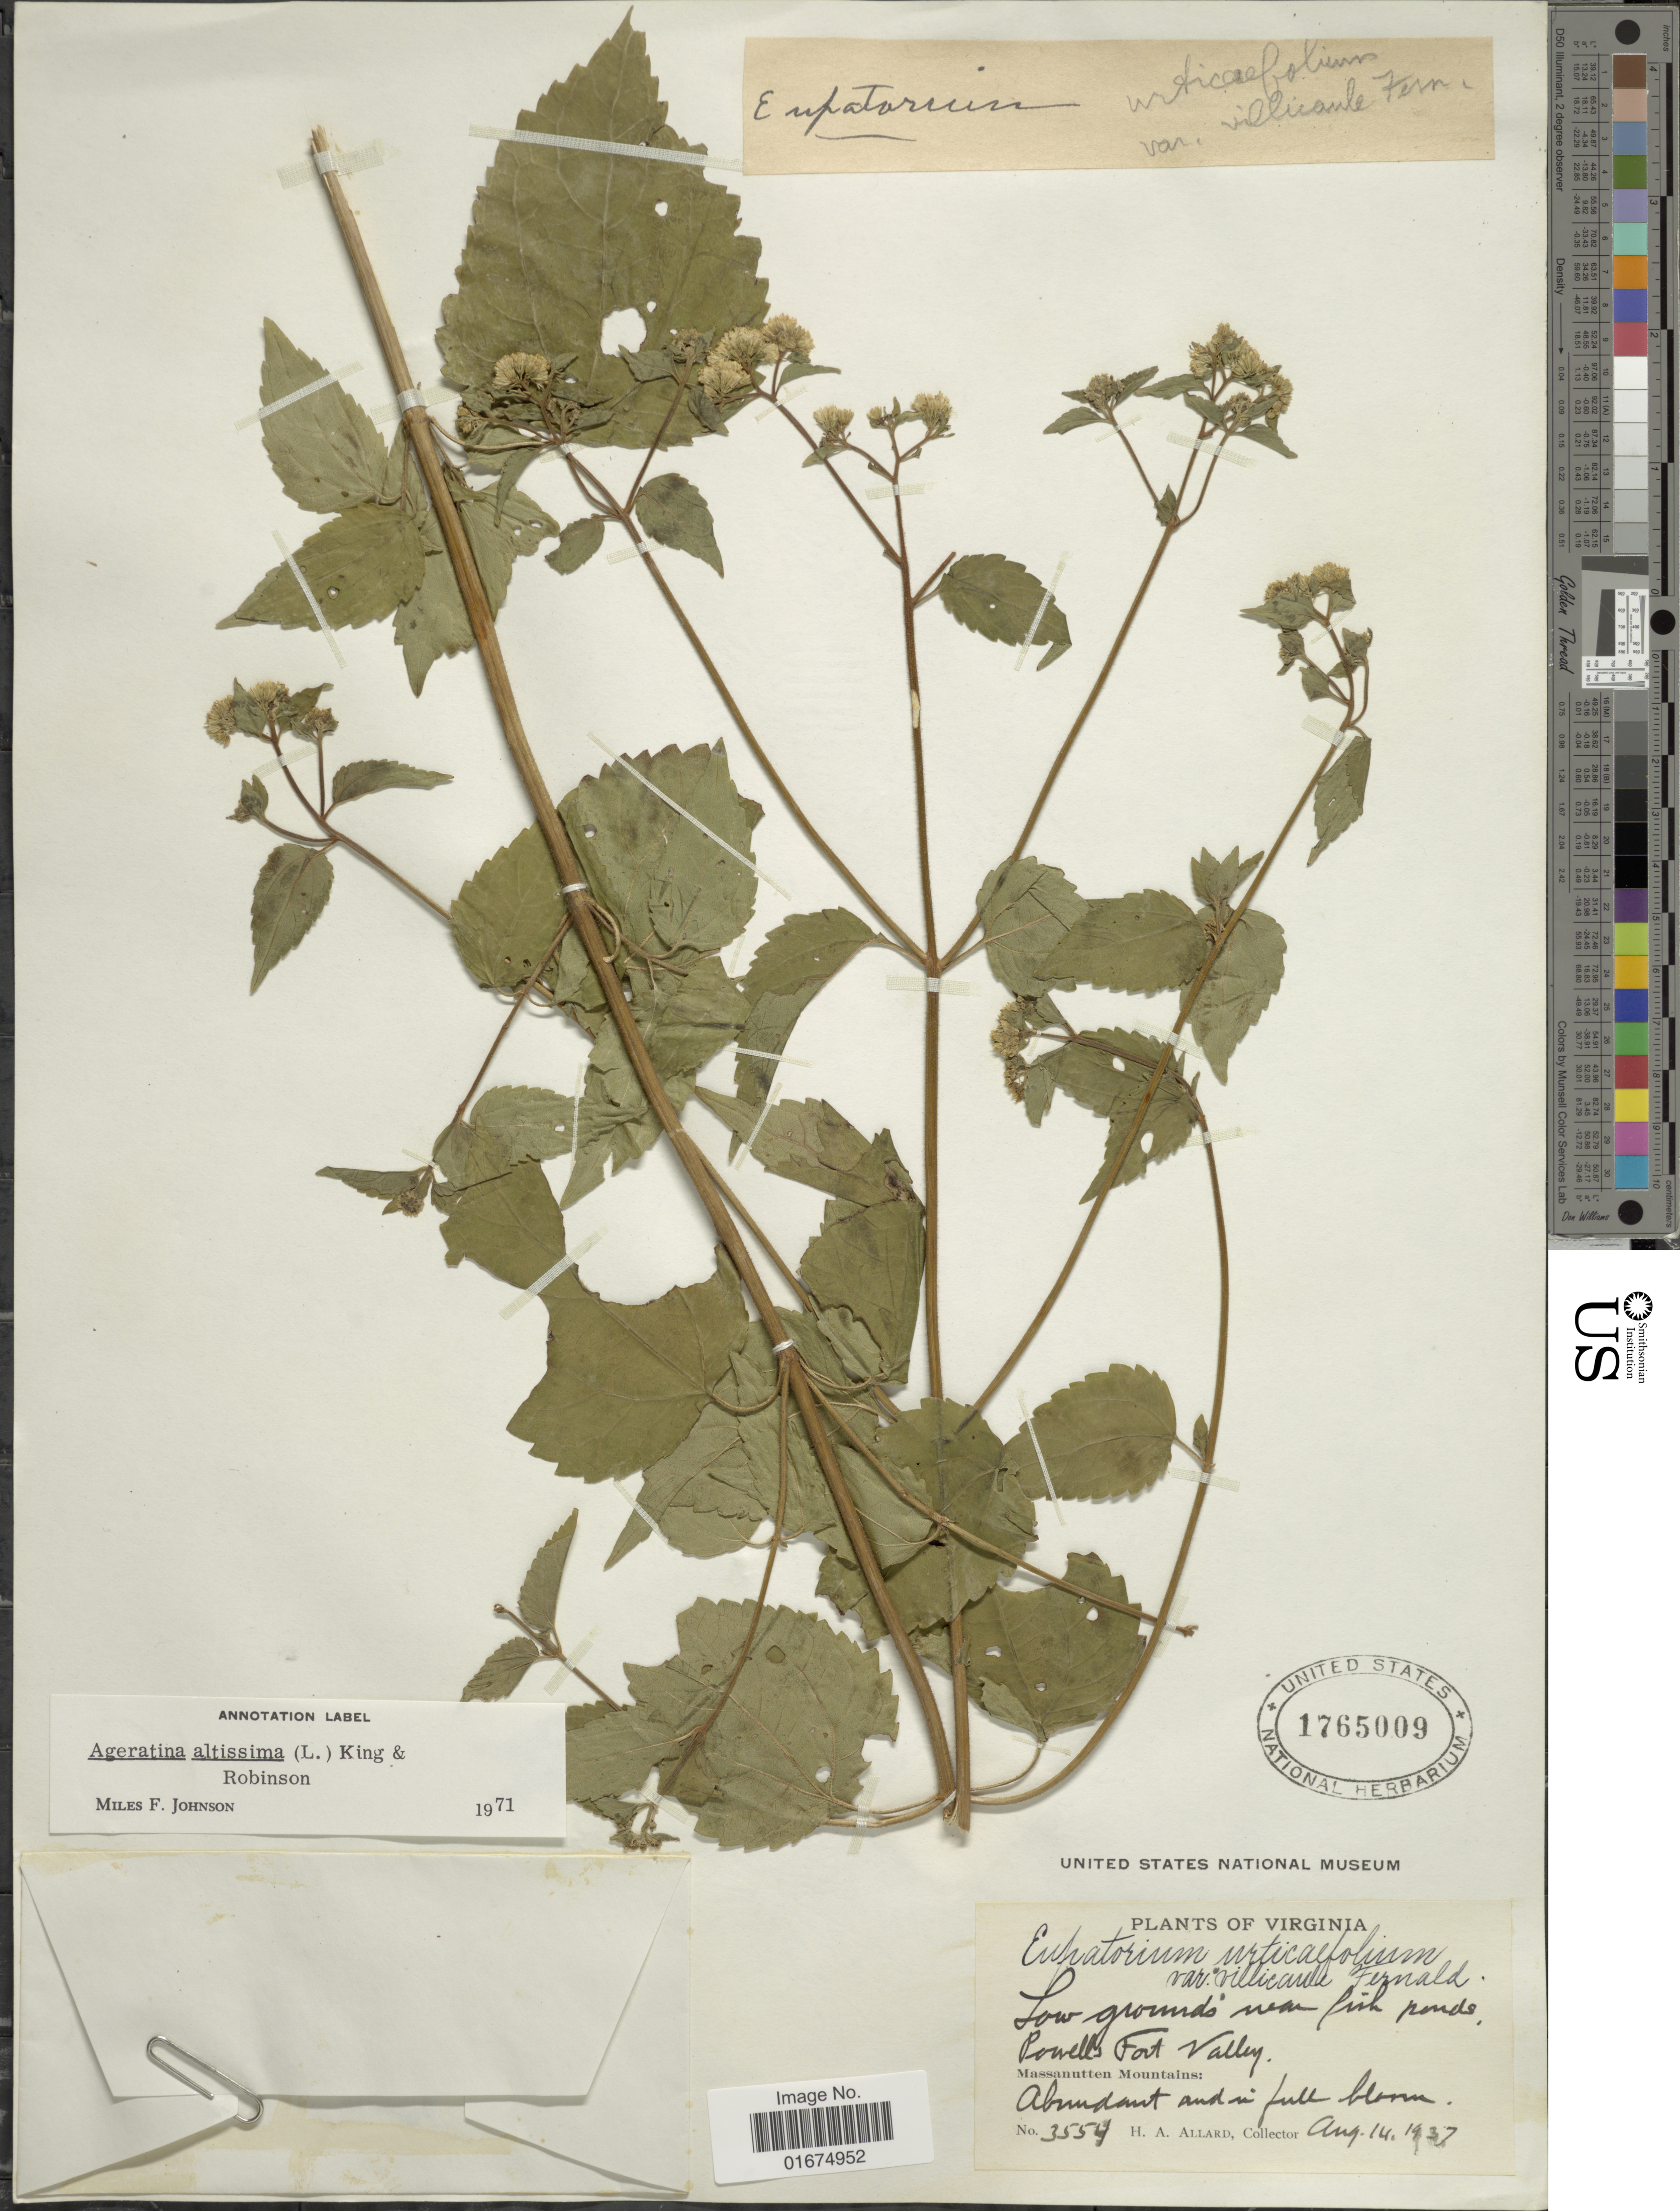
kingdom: Plantae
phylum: Tracheophyta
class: Magnoliopsida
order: Asterales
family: Asteraceae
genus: Ageratina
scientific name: Ageratina altissima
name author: (L.) R.M. King & H. Rob.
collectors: H. A. Allard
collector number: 3554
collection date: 1937-08-14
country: United States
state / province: Virginia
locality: Powells Fort Valley, Massanutten Mountains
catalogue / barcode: US 1765009